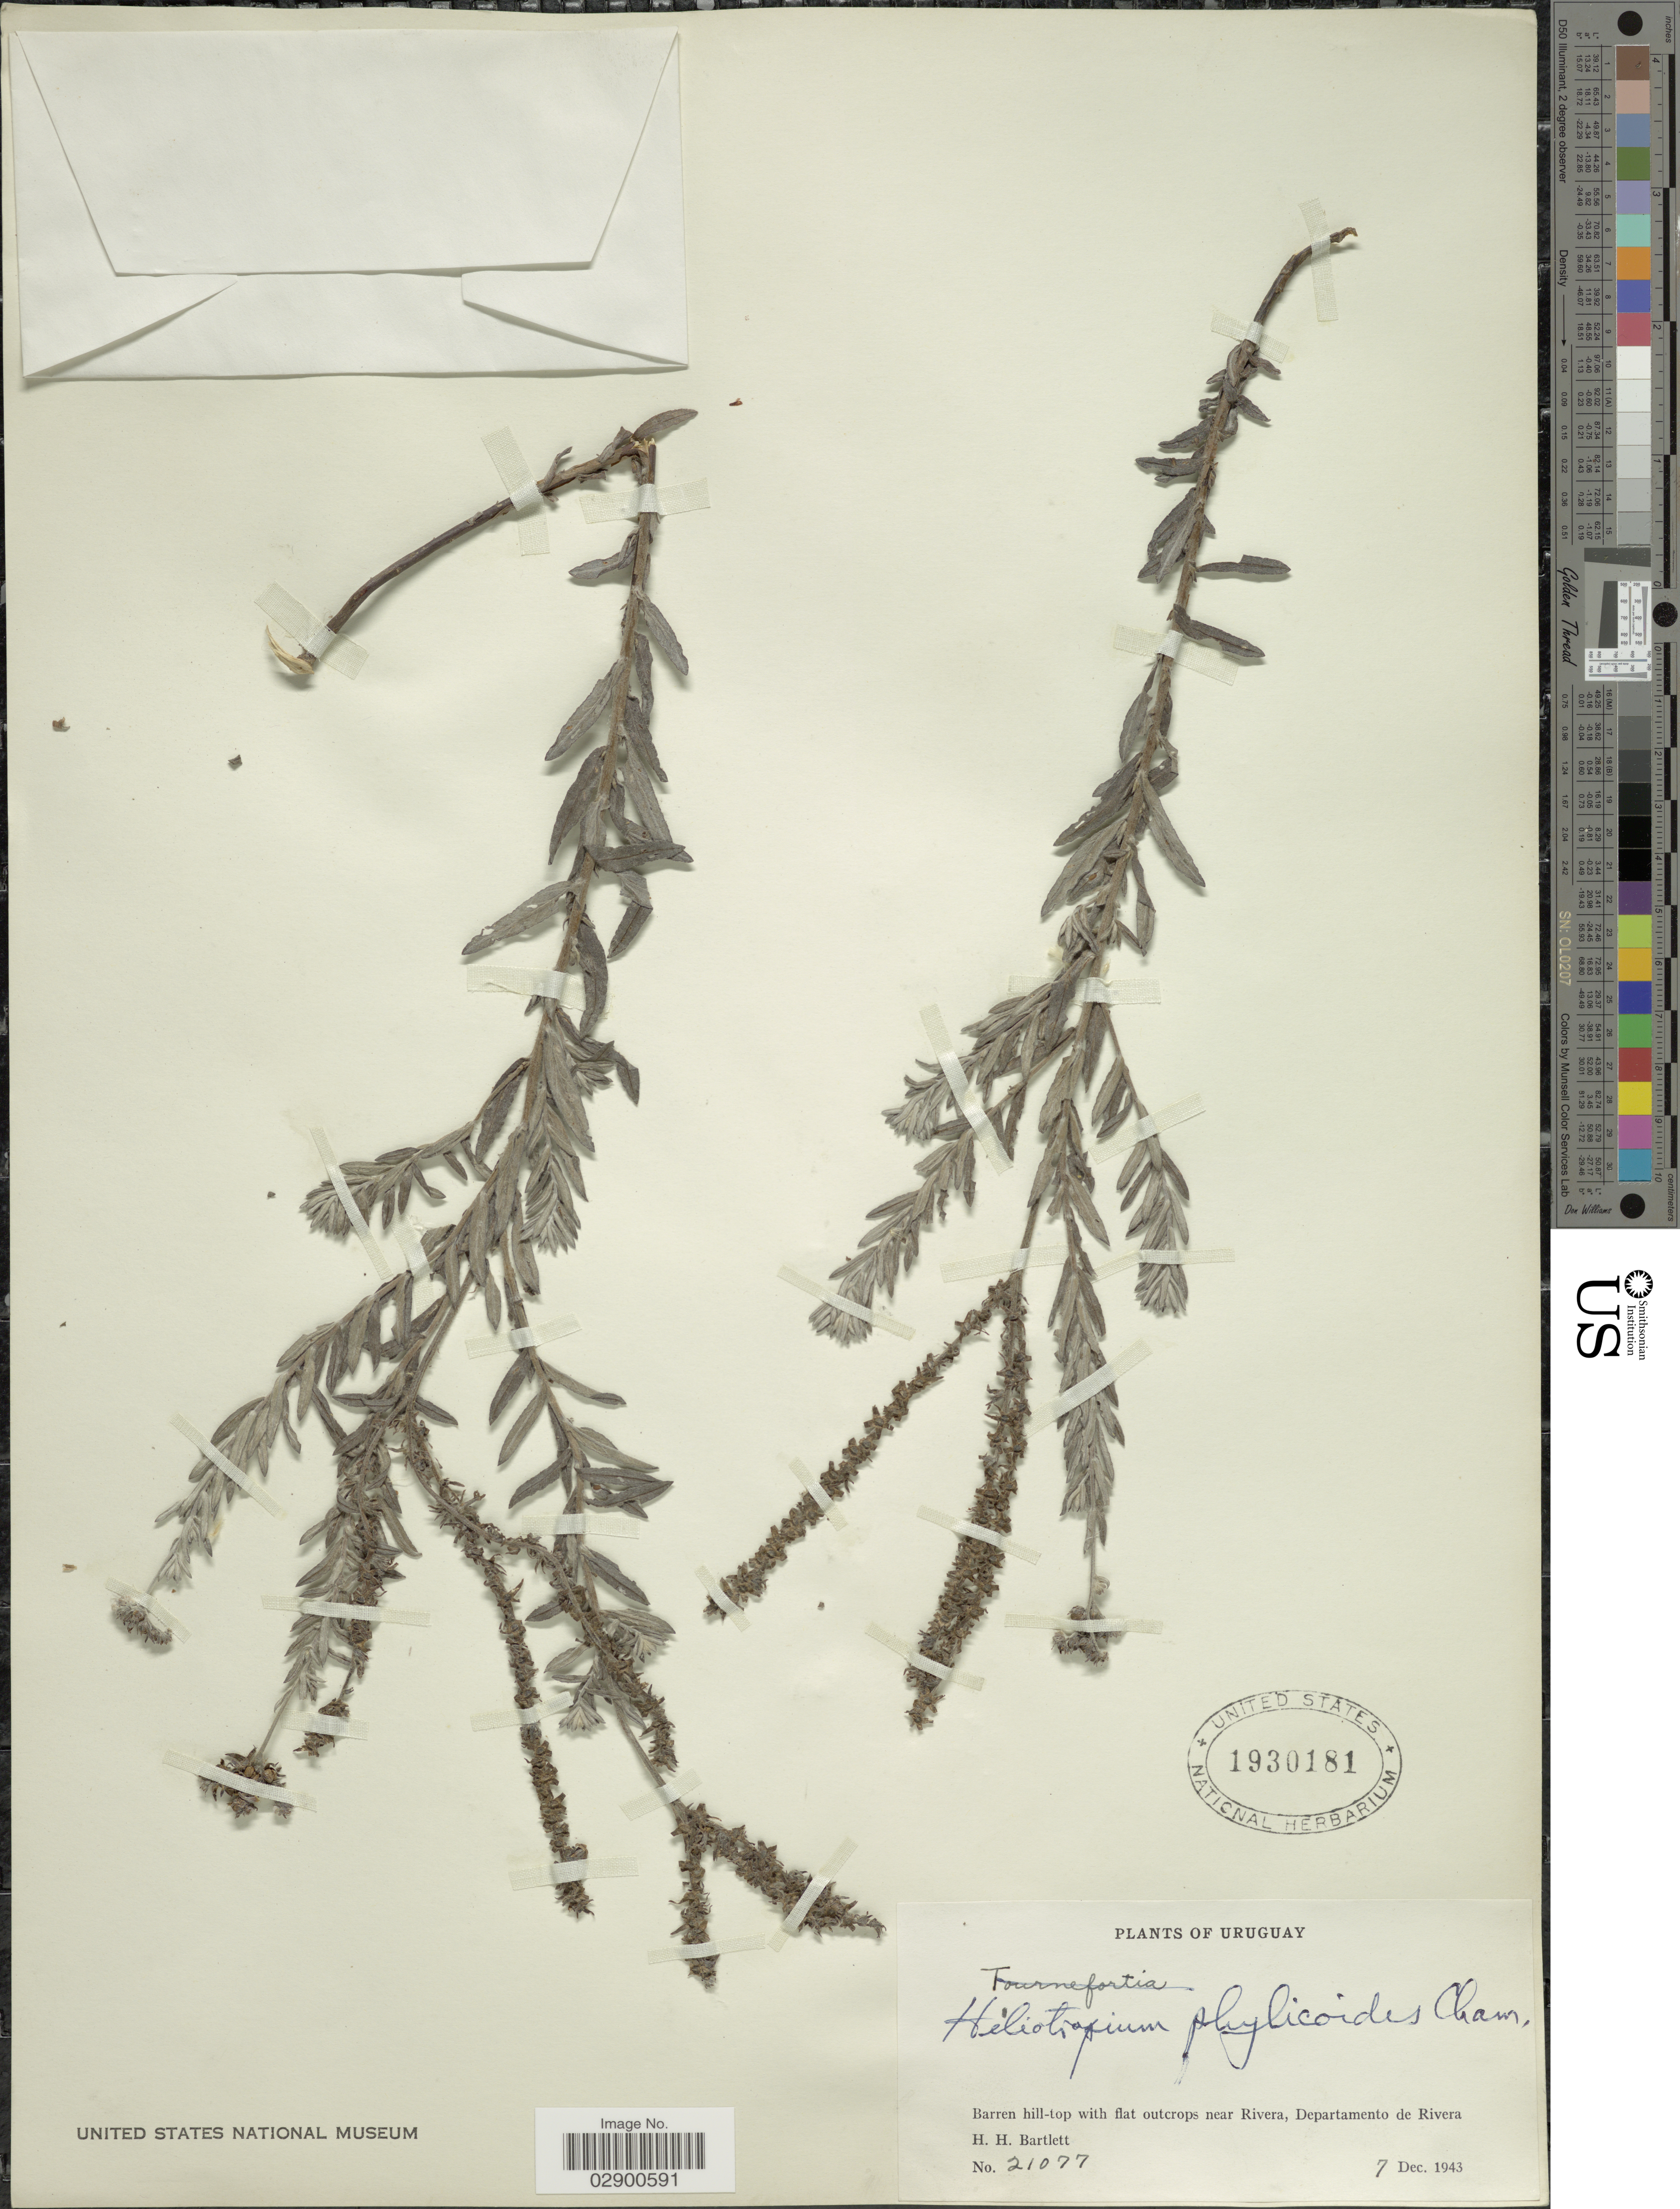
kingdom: Plantae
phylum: Tracheophyta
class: Magnoliopsida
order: Boraginales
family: Heliotropiaceae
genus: Heliotropium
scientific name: Heliotropium phylicoides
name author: Cham.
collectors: H. H. Bartlett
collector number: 21077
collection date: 1943-12-07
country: Uruguay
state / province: Rivera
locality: Barren hill-top with flat outcrops near Rivera, Departamento de Rivera.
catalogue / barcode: US 1930181